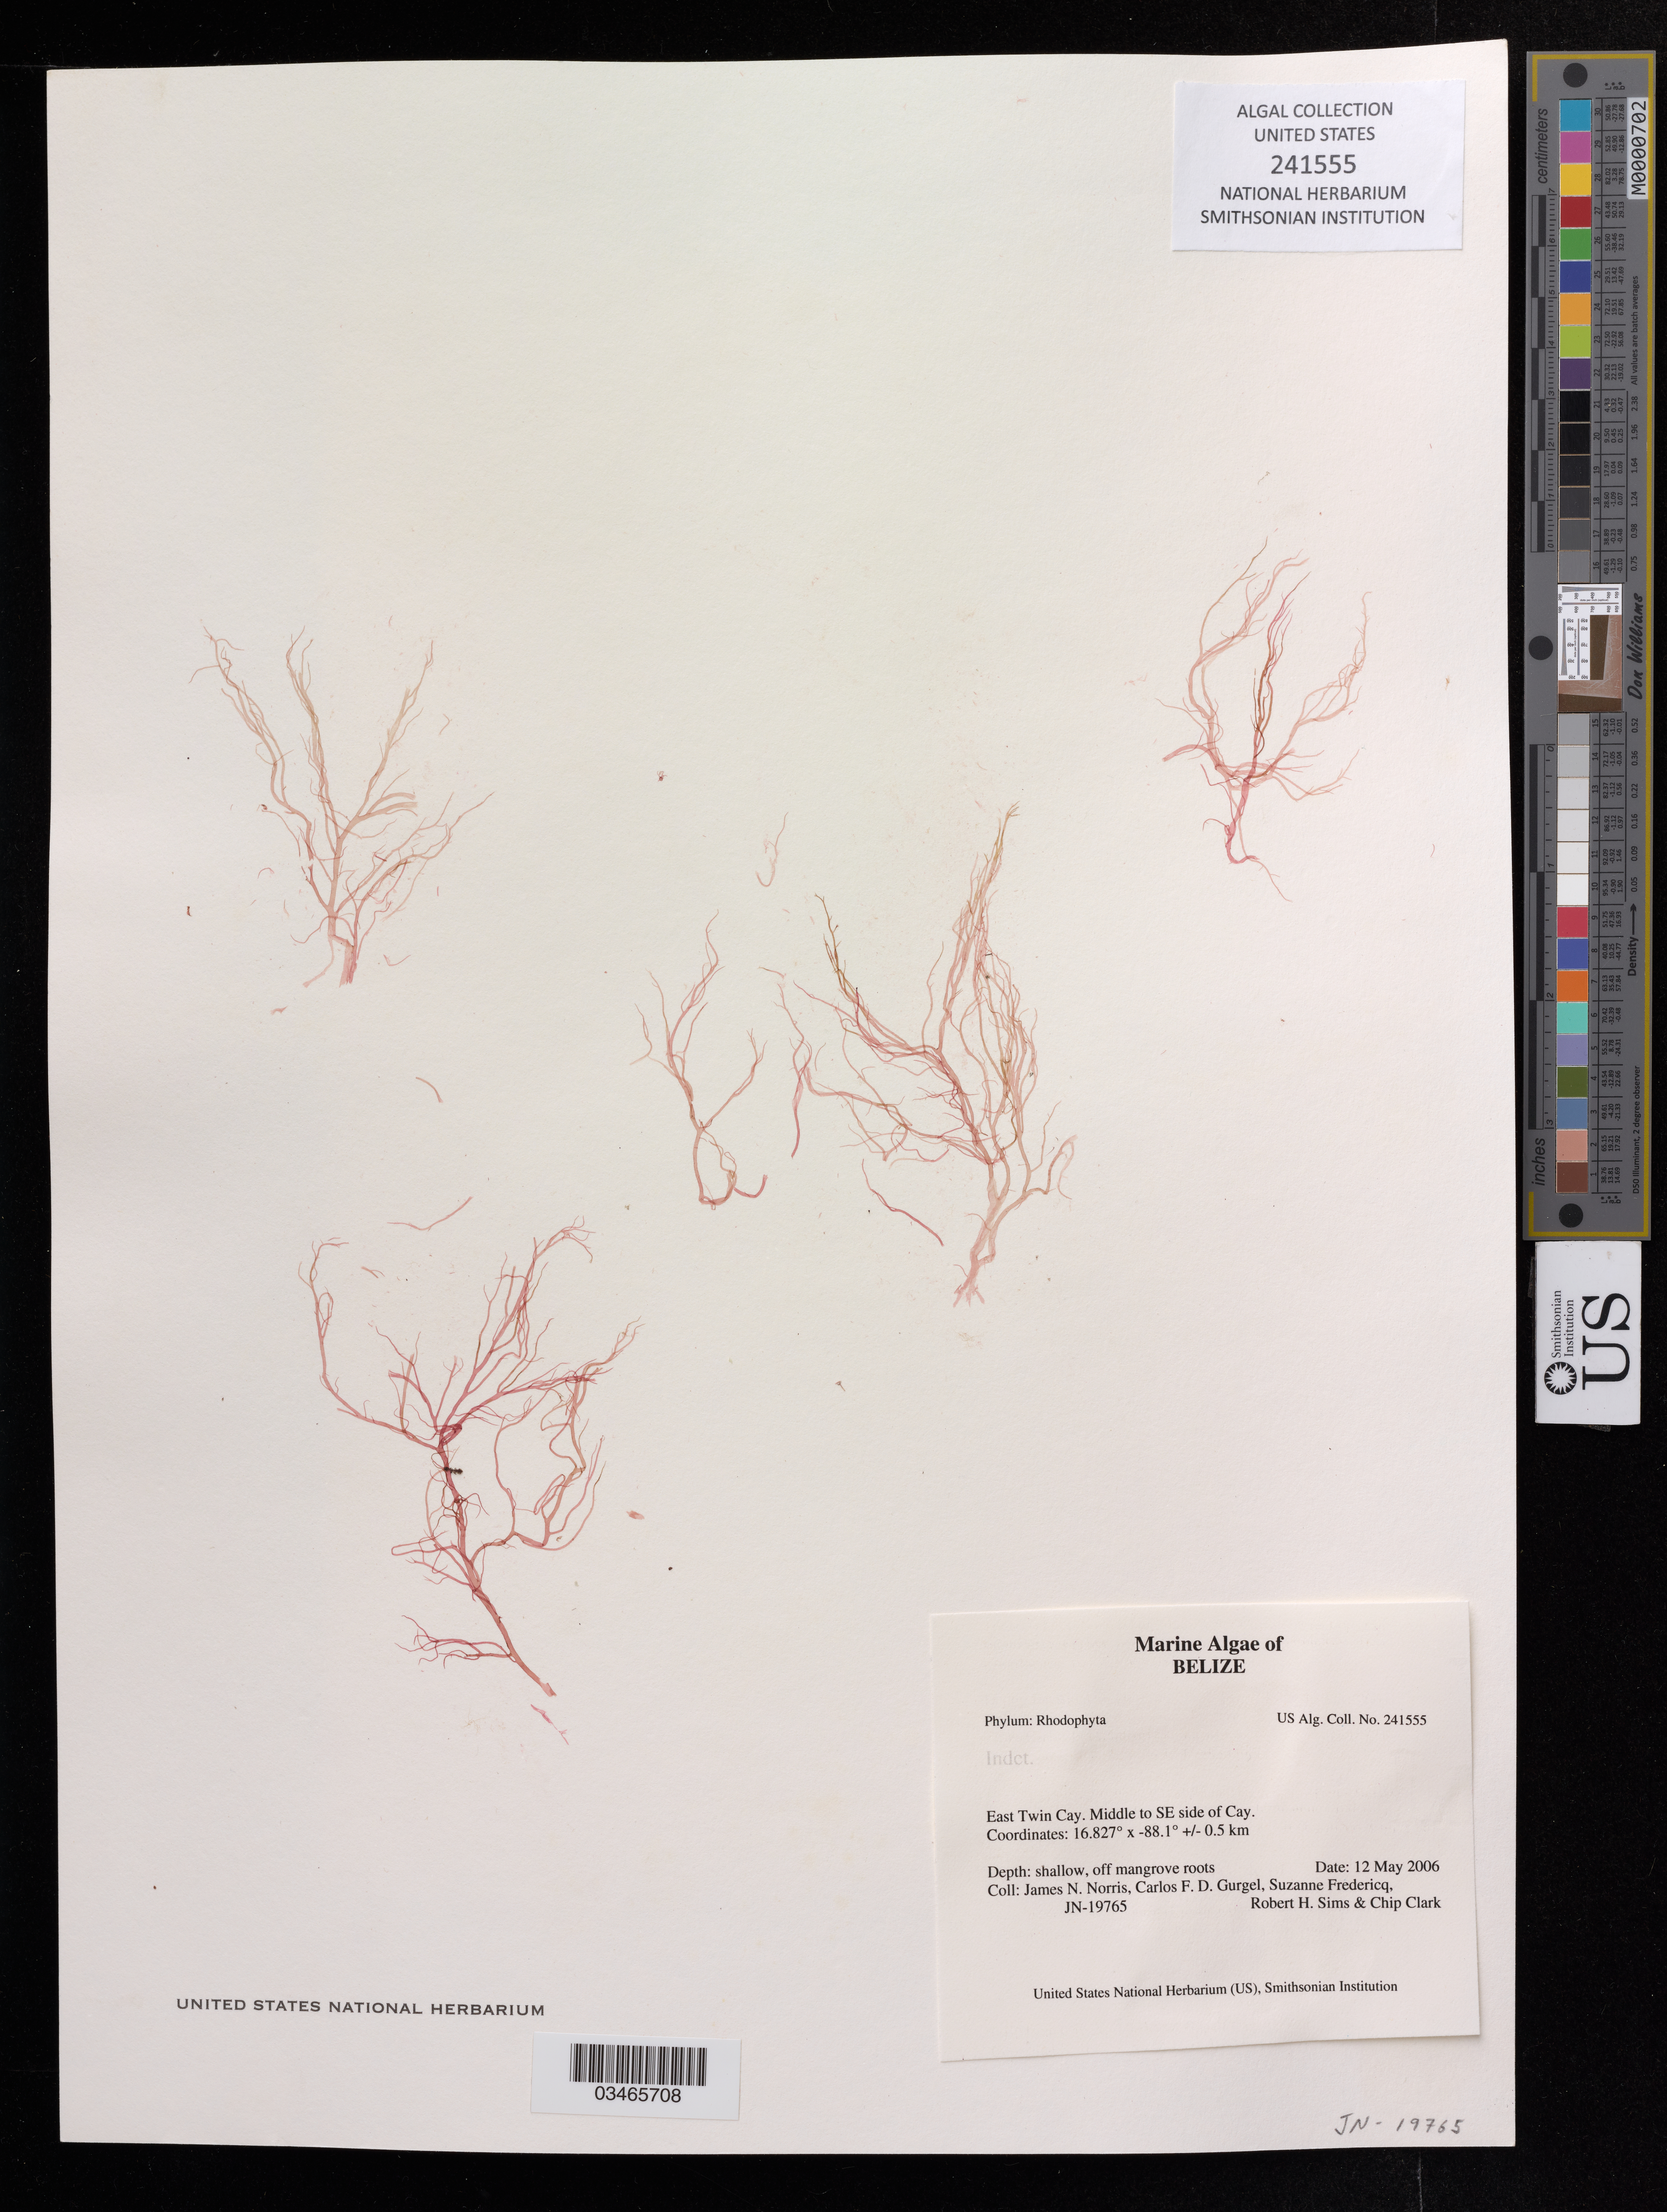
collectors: J. Norris, C. Gurgel, S. Fredericq & R. H. Sims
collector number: JN-19765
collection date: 2006-05-12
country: Belize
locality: East Twin Cay. Middle to SE side of Cay.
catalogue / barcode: US 241555